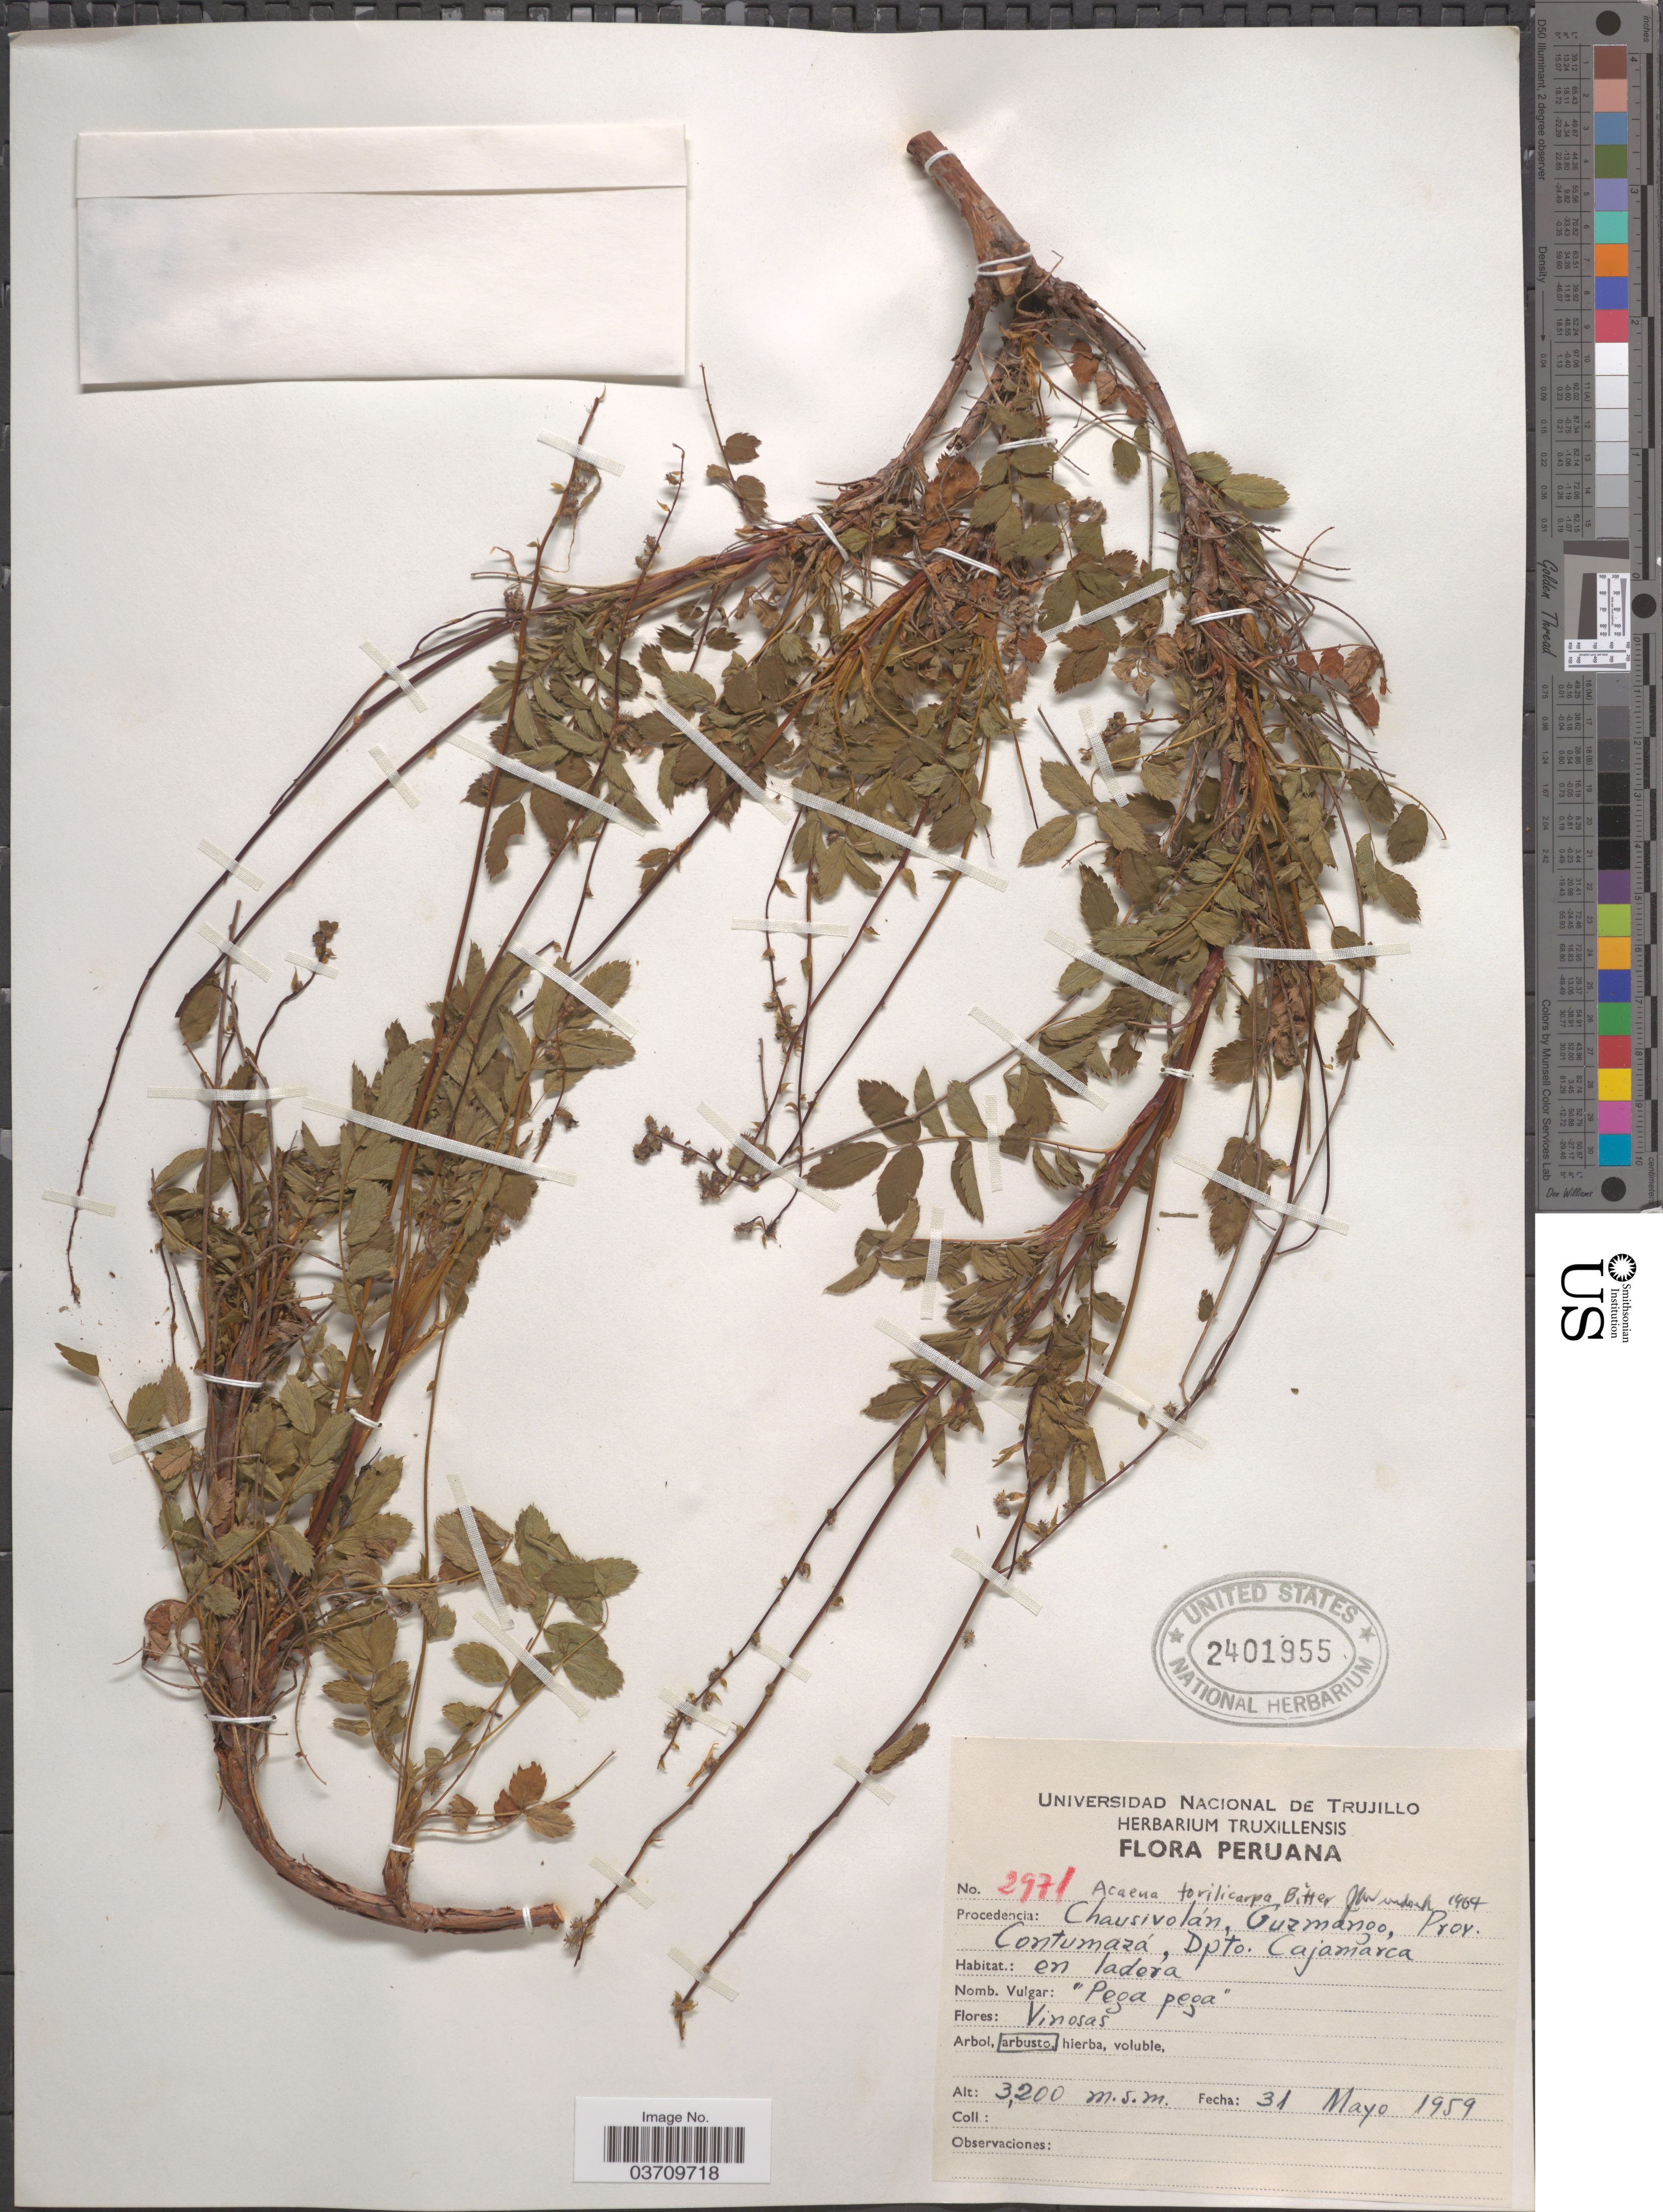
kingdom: Plantae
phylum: Tracheophyta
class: Magnoliopsida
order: Rosales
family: Rosaceae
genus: Acaena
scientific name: Acaena torilicarpa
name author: Bitter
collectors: Ex herb. Truxillensis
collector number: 2971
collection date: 1959-05-31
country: Peru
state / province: Cajamarca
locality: Procedencia: Chausivolán, Guzmango, Prov. Contumazá, Dpto. Cajamarca.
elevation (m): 3200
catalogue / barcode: US 2401955